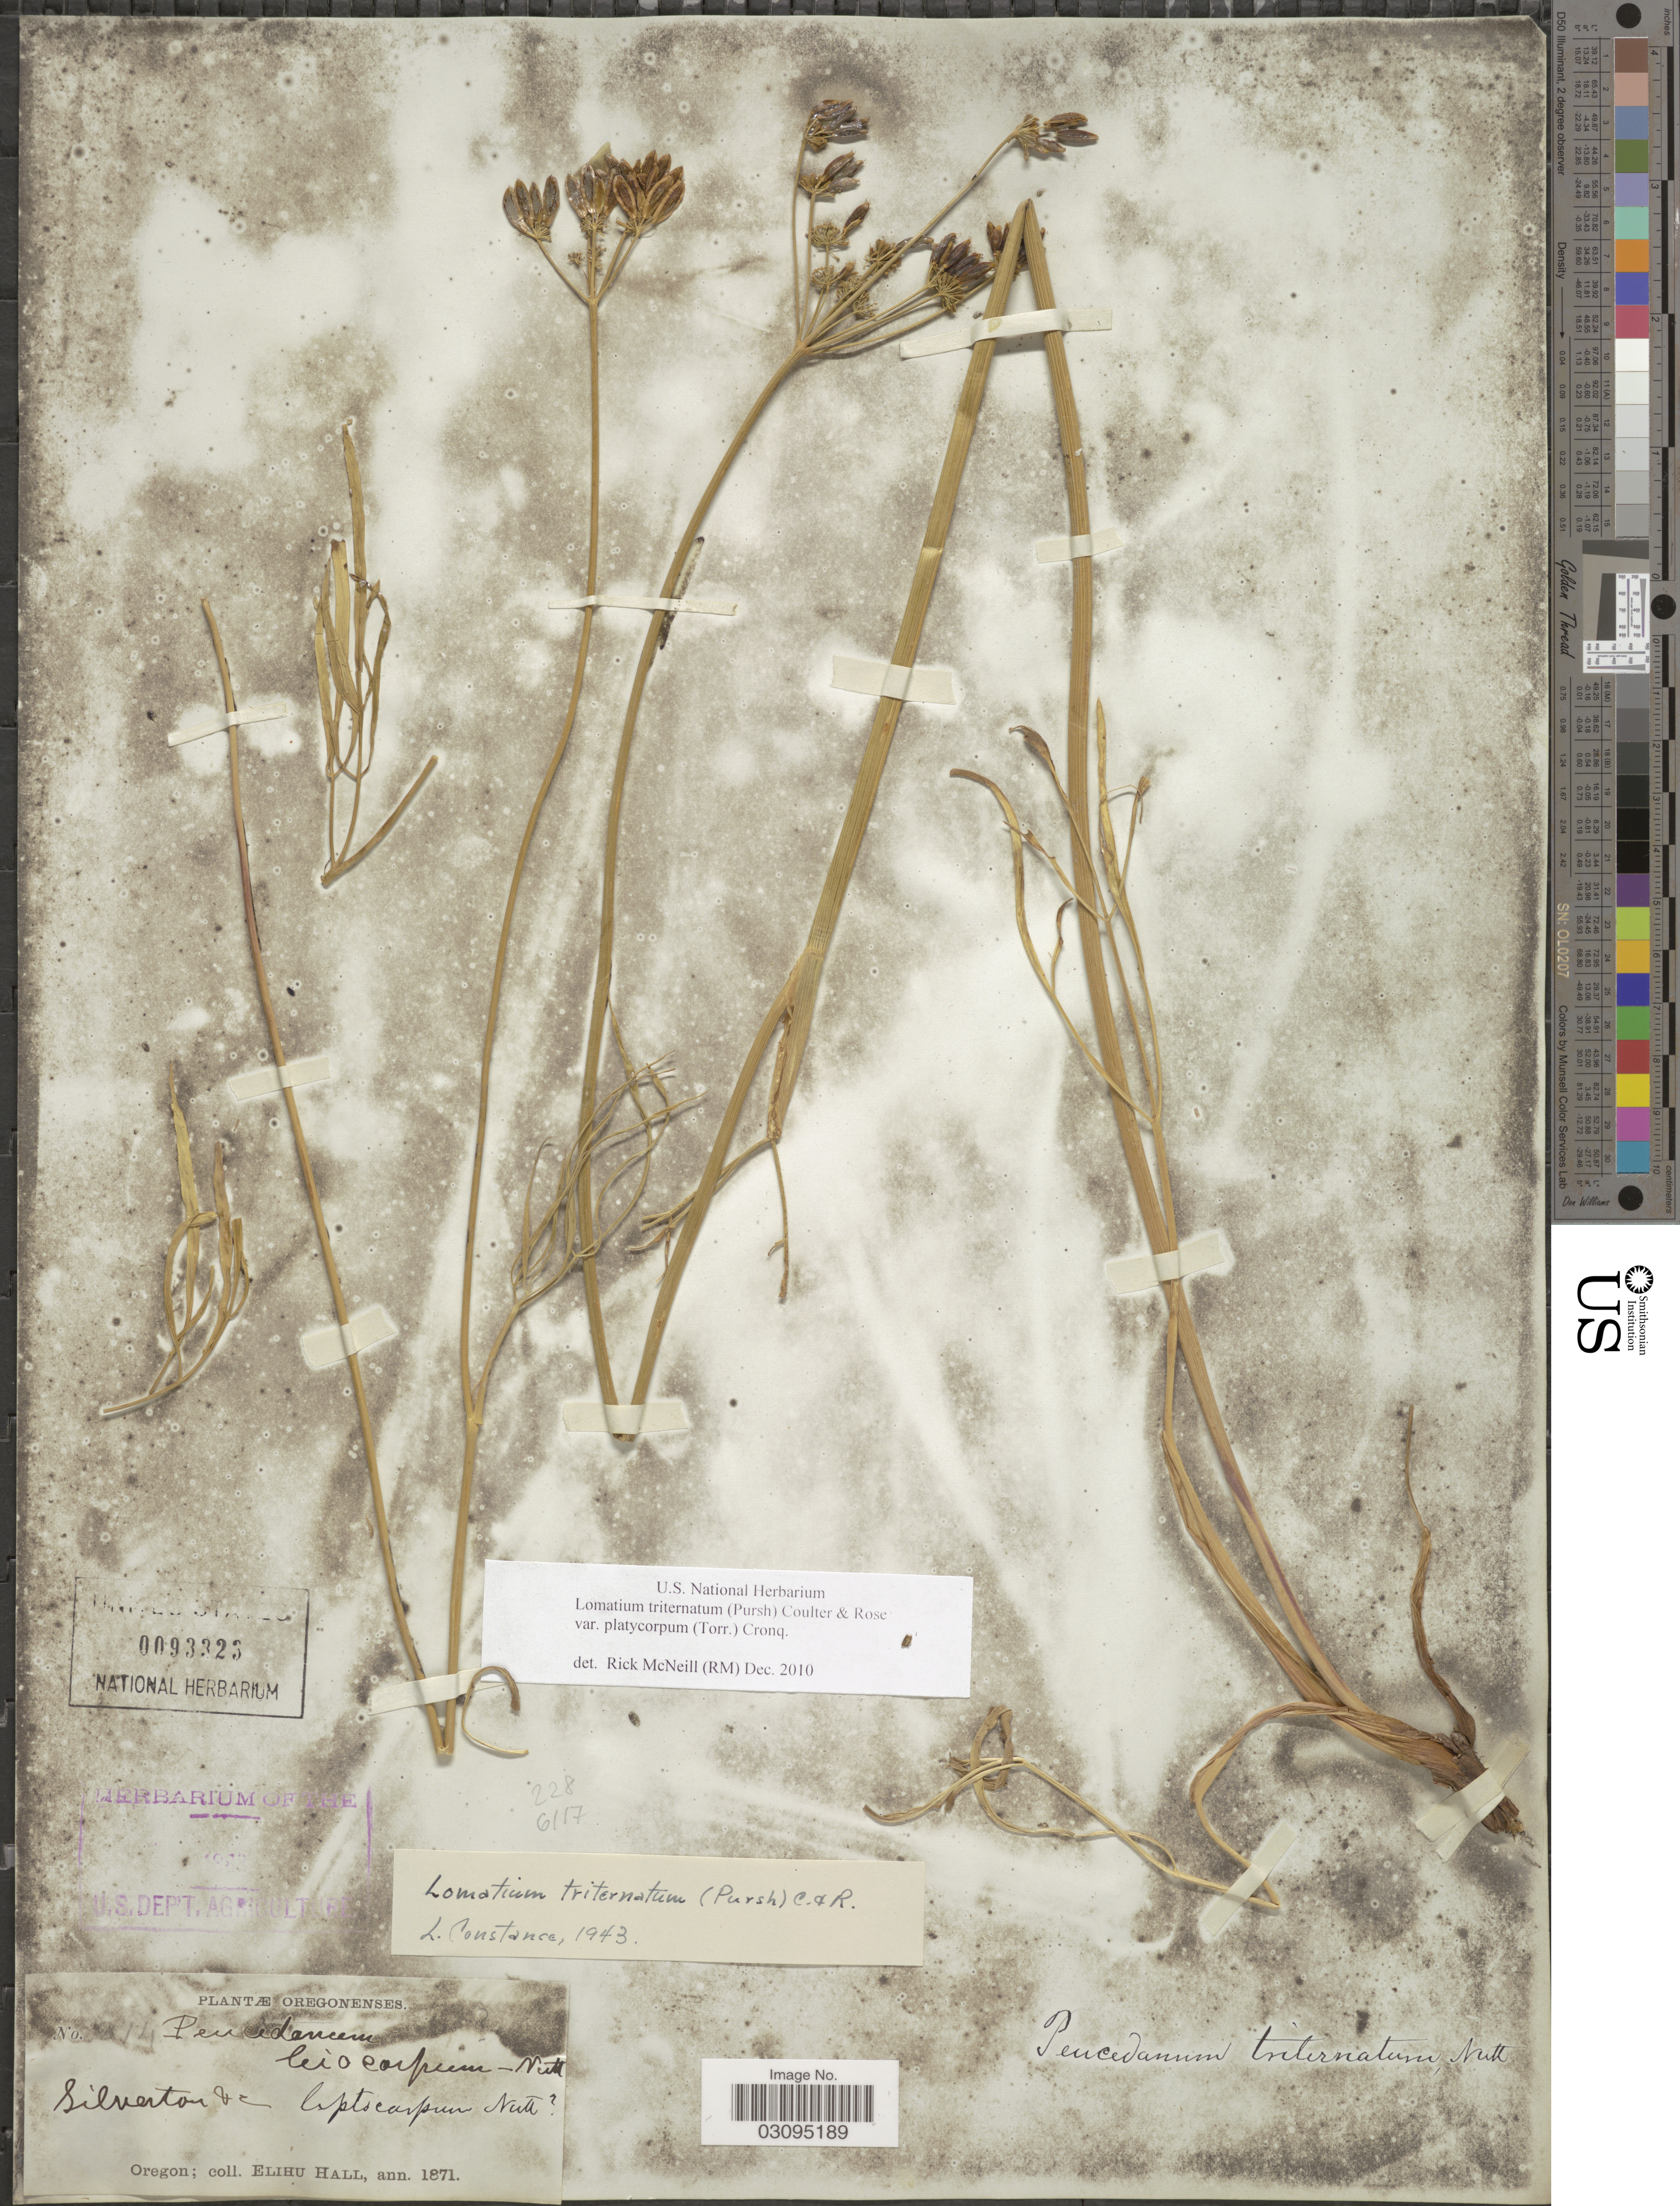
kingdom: Plantae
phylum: Tracheophyta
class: Magnoliopsida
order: Apiales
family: Apiaceae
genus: Lomatium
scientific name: Lomatium triternatum var. platycarpum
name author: (Torr.) B. Boivin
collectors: E. Hall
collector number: B14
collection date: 1871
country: United States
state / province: Oregon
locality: Silverton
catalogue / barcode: US 93323